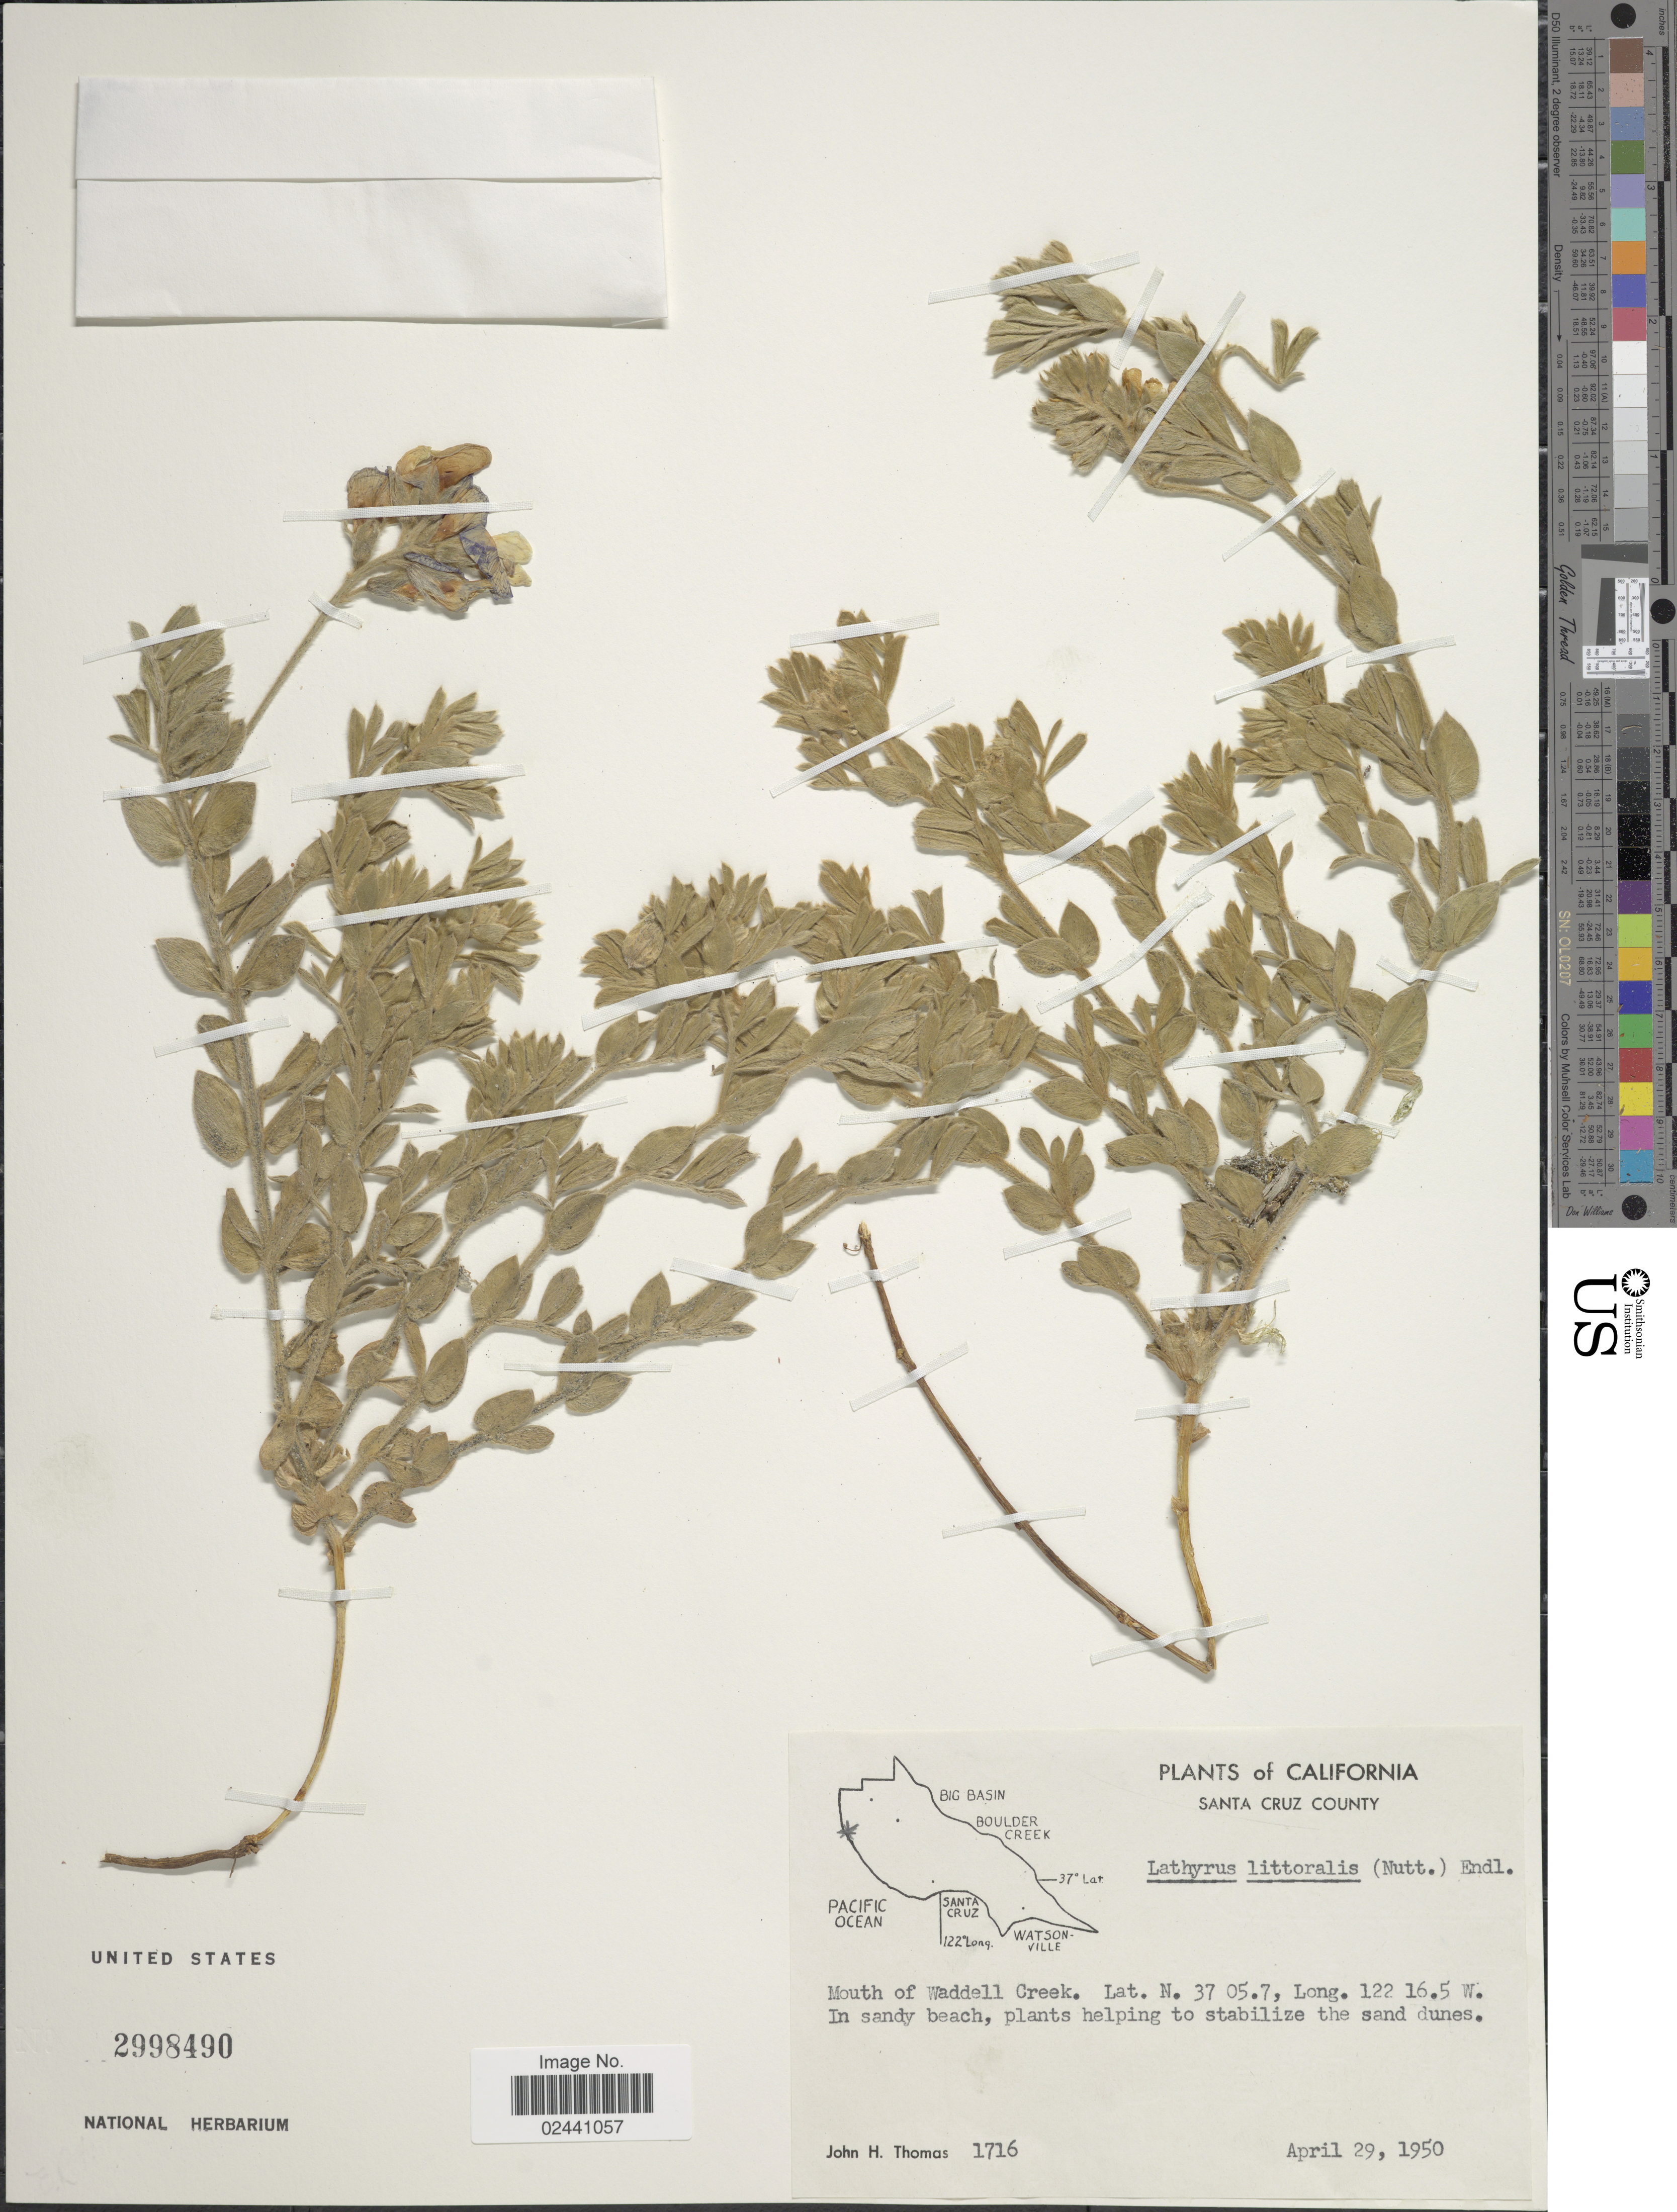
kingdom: Plantae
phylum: Tracheophyta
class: Magnoliopsida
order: Fabales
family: Fabaceae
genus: Lathyrus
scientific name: Lathyrus littoralis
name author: (Torr. & A. Gray) Walp.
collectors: J. H. Thomas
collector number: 1716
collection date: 1950-04-29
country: United States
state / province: California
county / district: Santa Cruz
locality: Santa Cruz County. Mouth of Waddell Creek.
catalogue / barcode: US 2998490